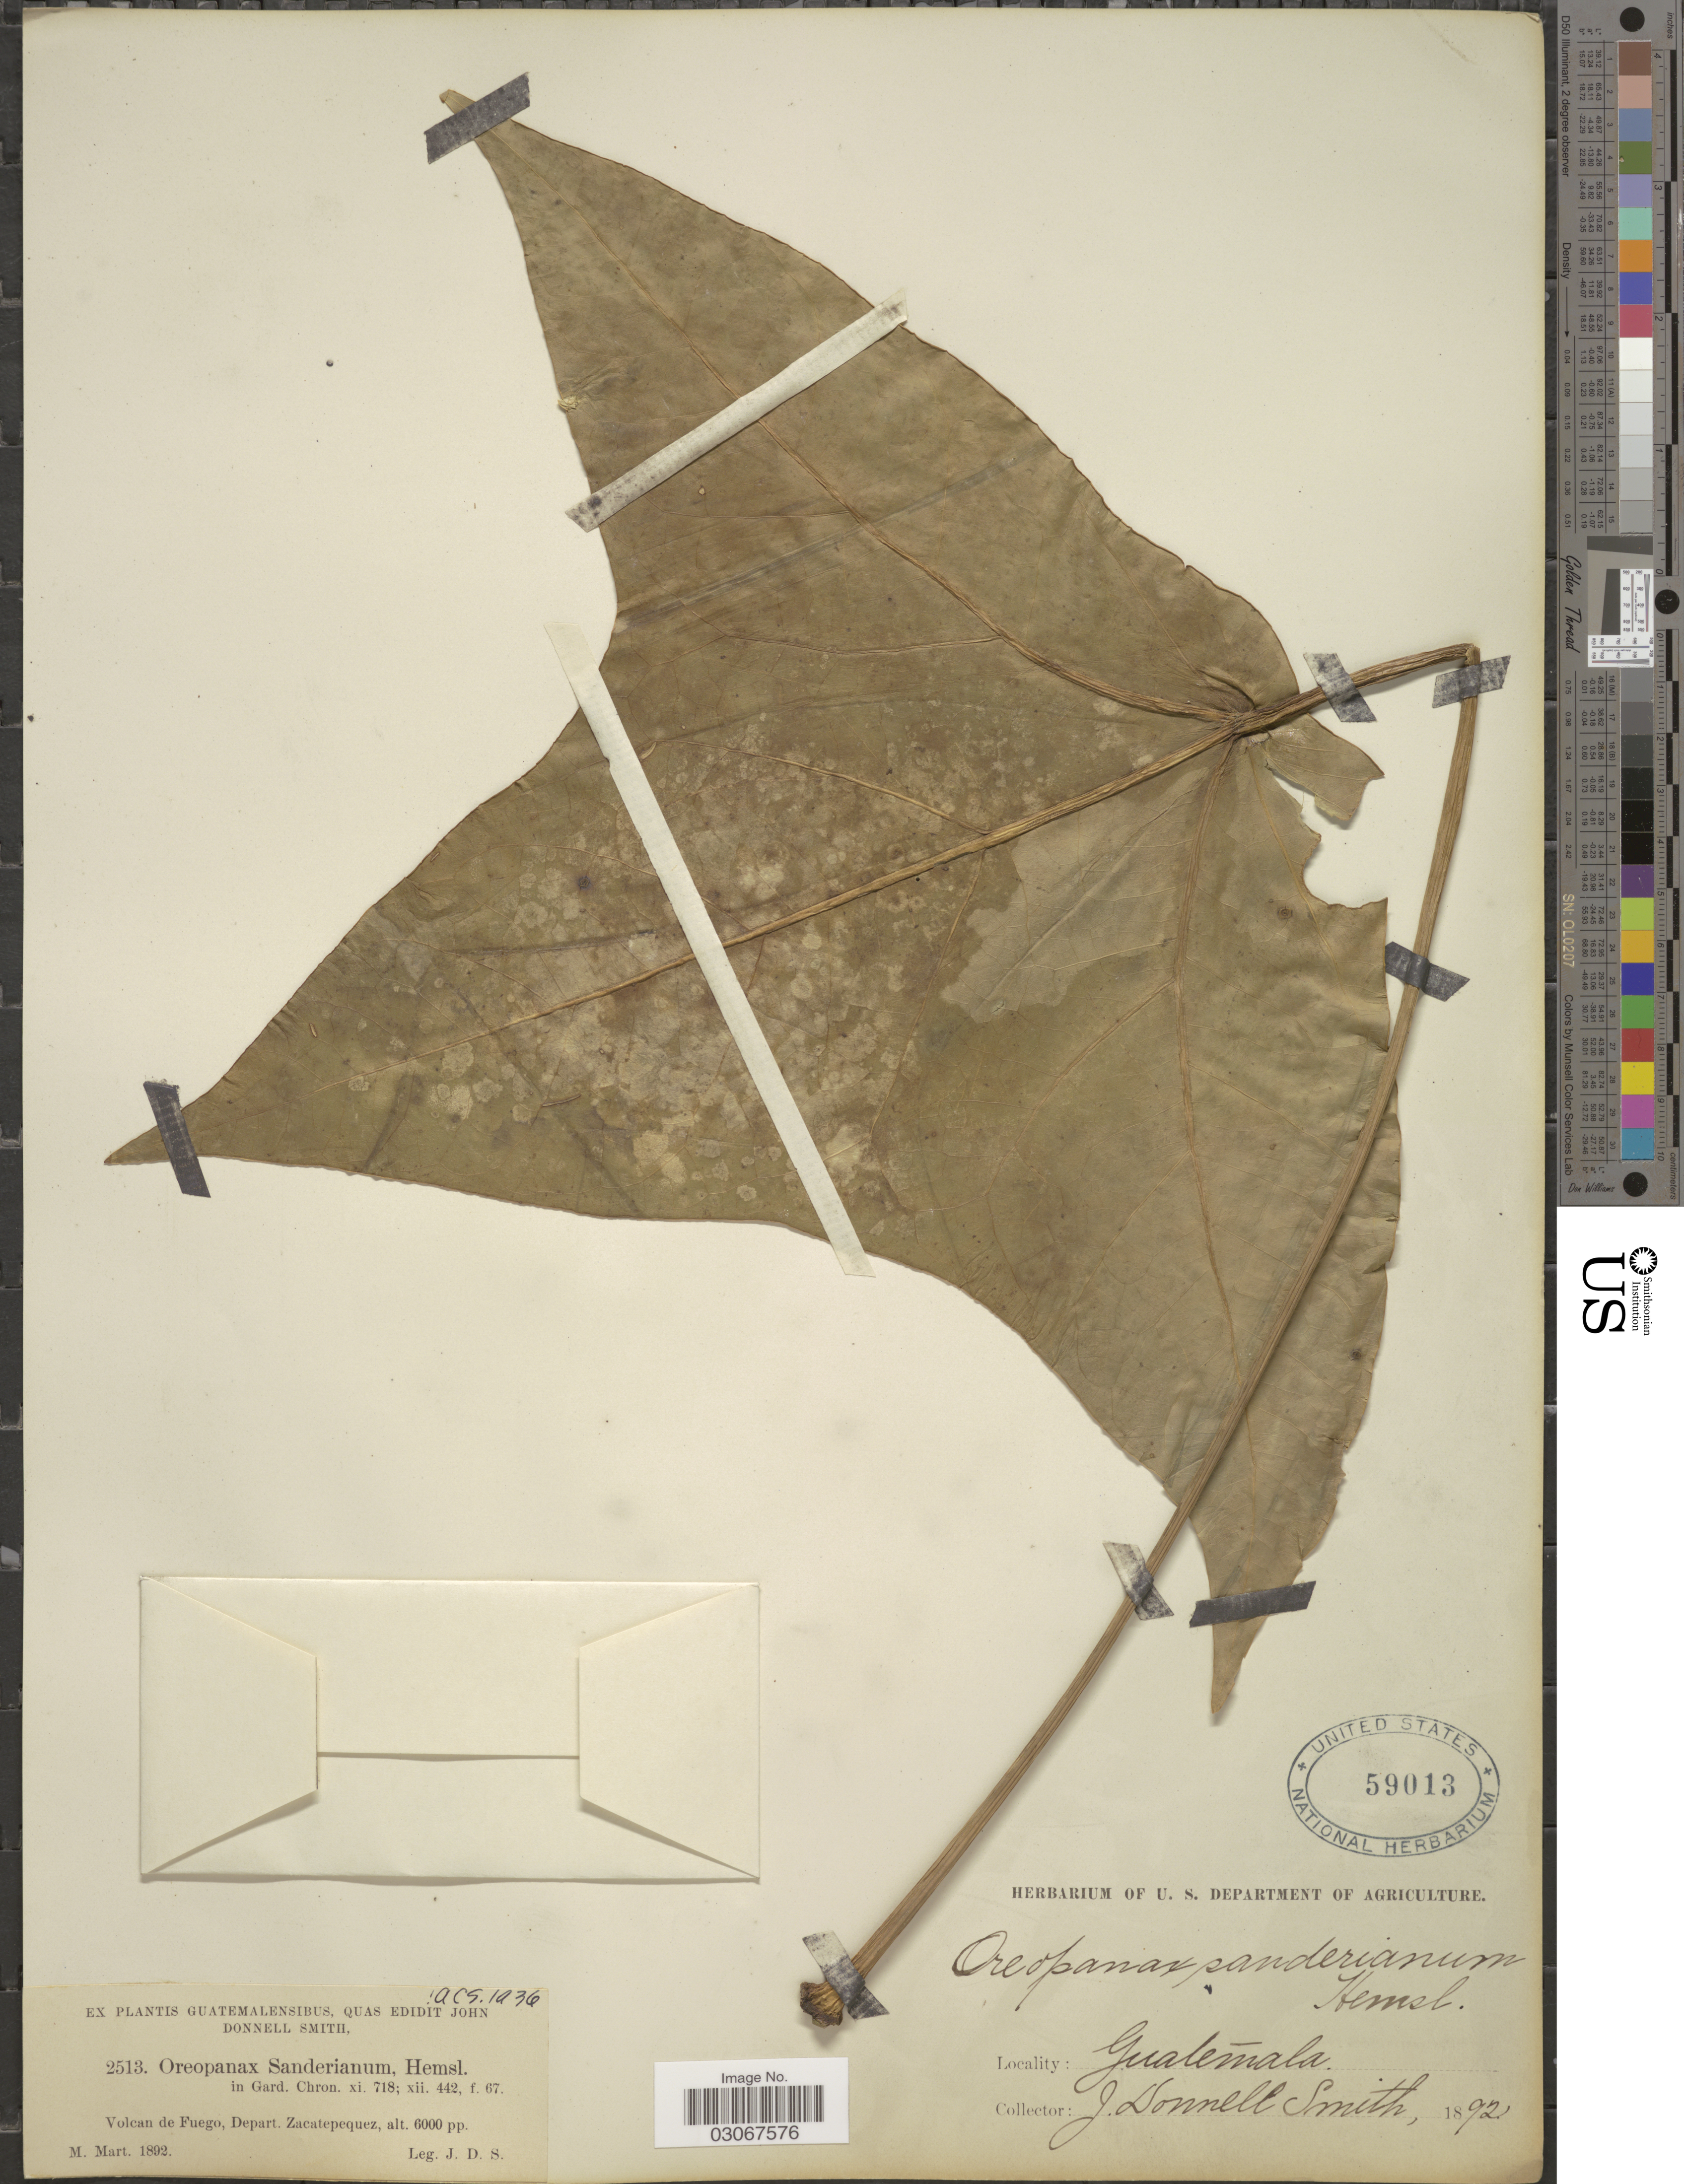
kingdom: Plantae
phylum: Tracheophyta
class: Magnoliopsida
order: Apiales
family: Araliaceae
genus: Oreopanax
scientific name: Oreopanax sanderianus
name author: Hemsl.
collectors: J. Donnell Smith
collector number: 2513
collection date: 1892-03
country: Guatemala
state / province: Sacatepéquez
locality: Volcan de Fuego, Depart. Zacatepequez.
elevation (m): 1829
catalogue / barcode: US 59013